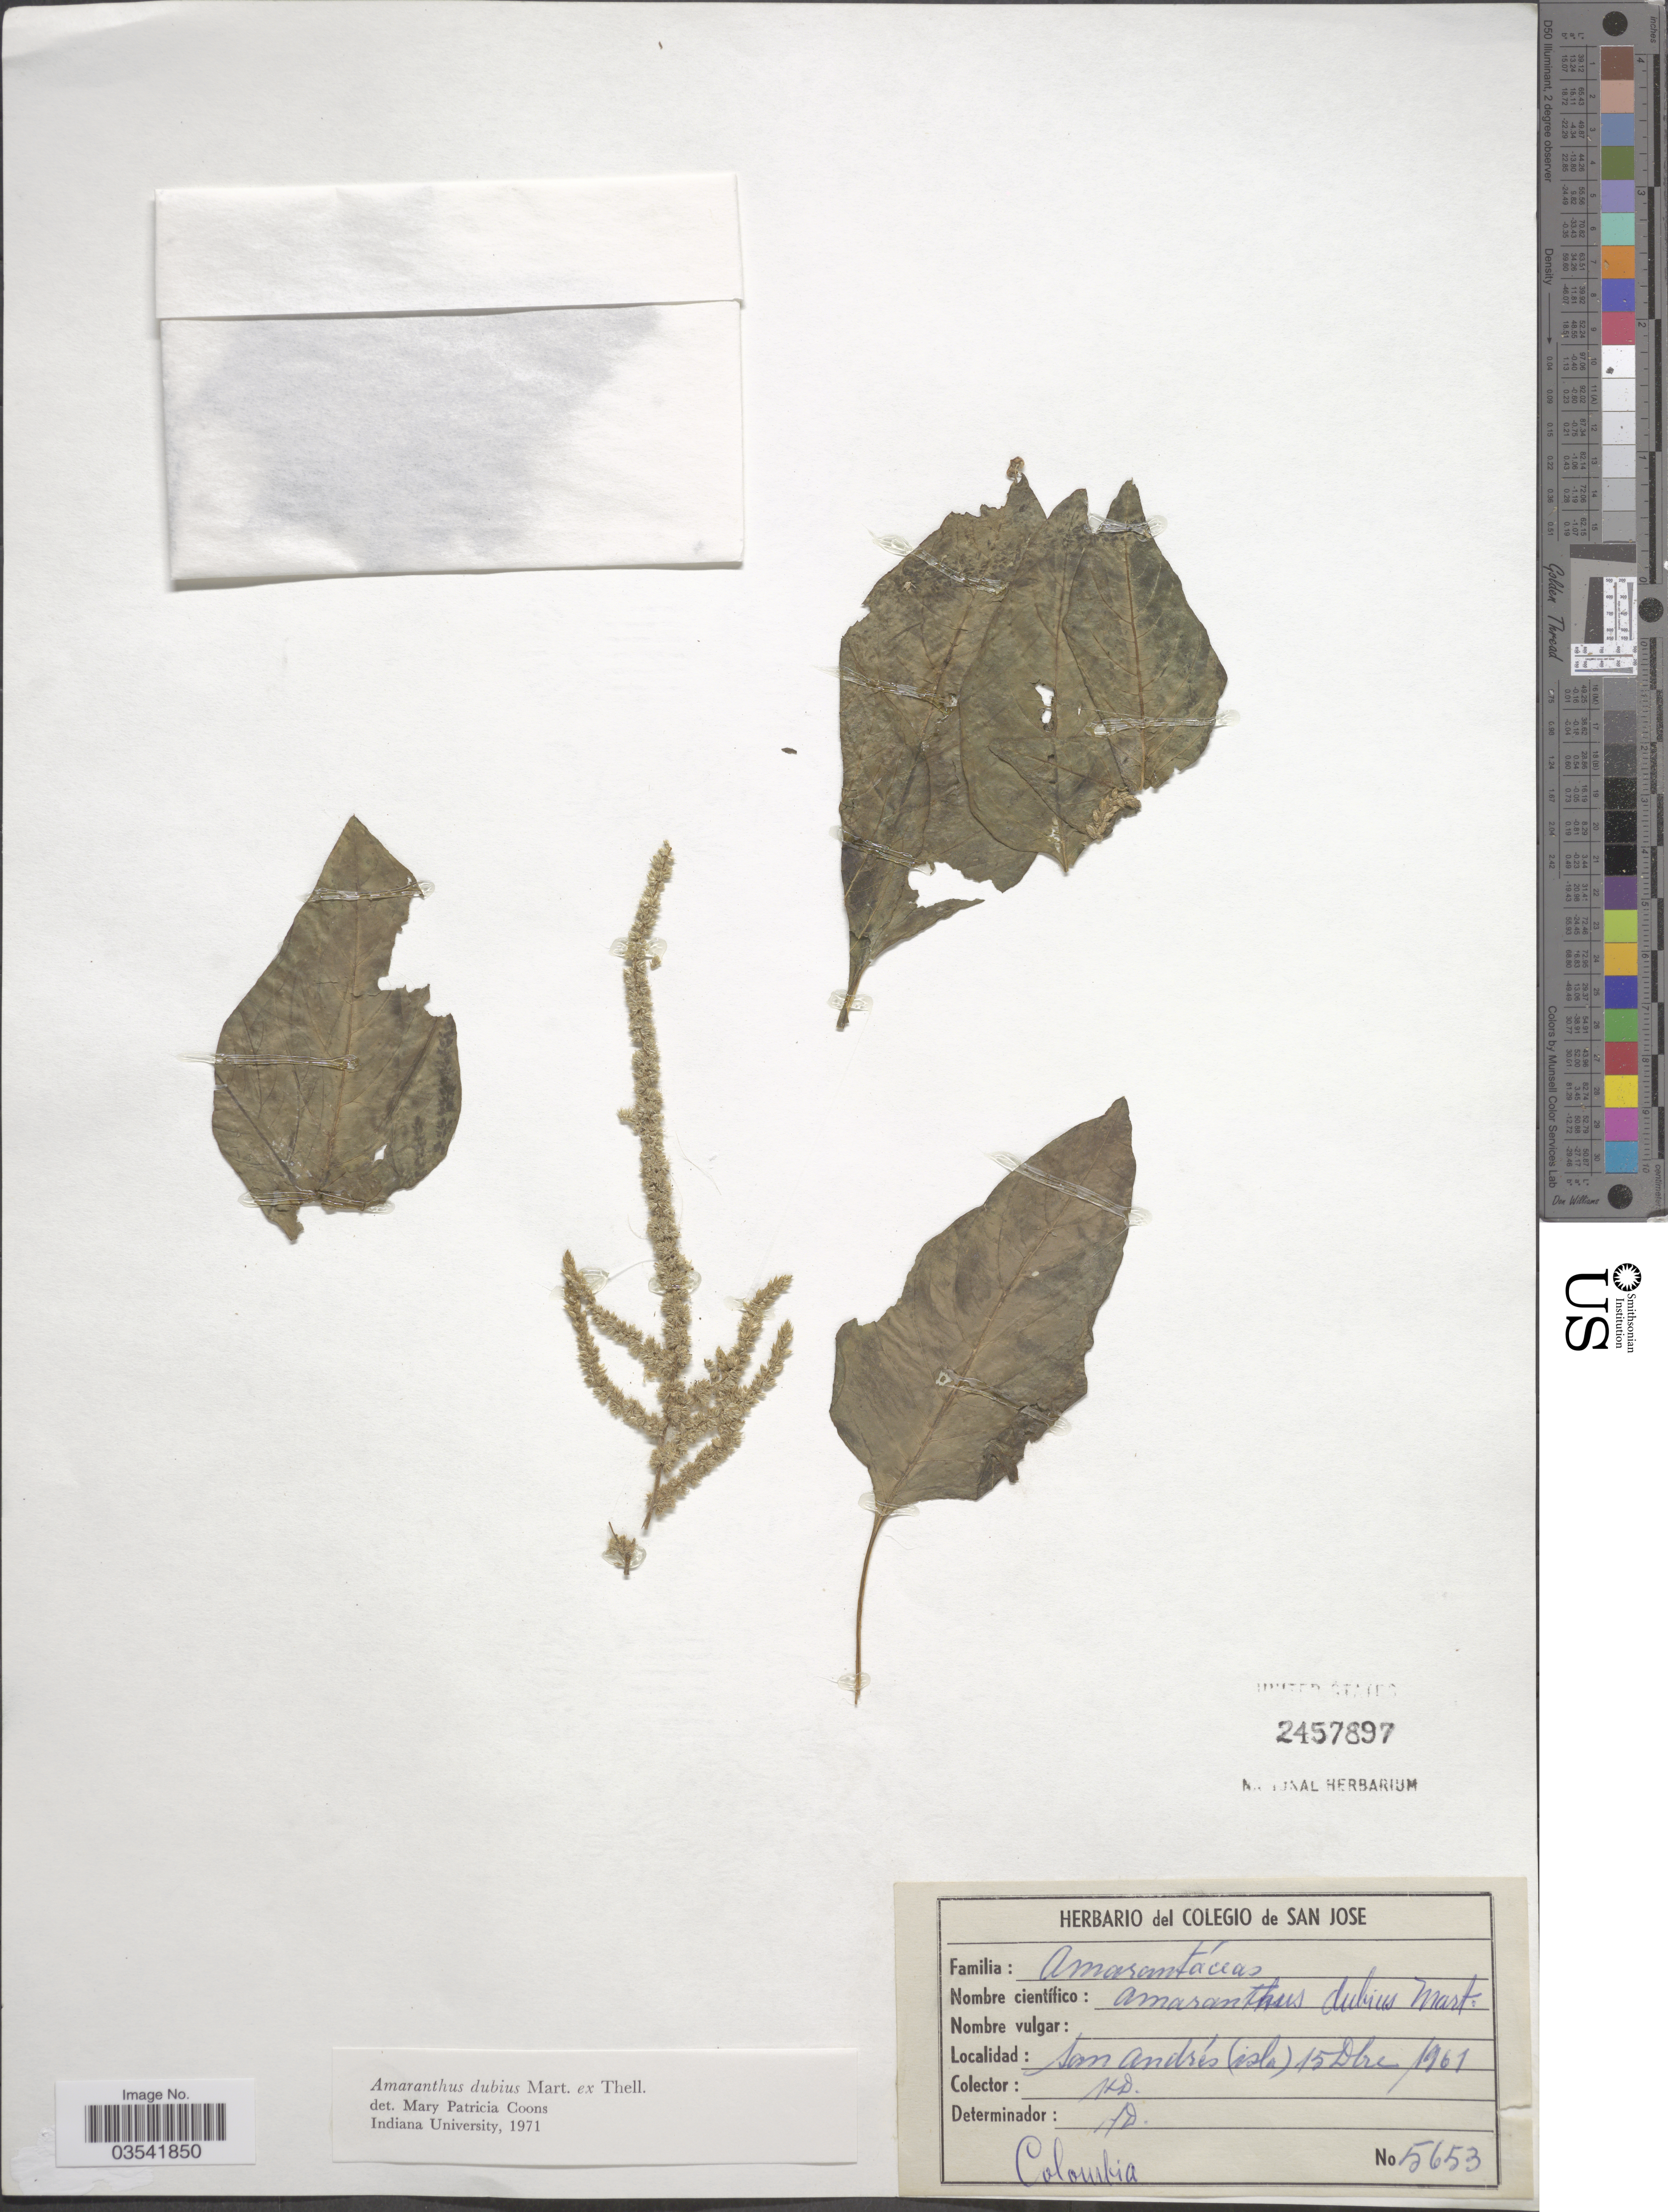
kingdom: Plantae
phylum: Tracheophyta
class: Magnoliopsida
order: Caryophyllales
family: Amaranthaceae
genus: Amaranthus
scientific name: Amaranthus dubius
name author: Mart. ex Thell.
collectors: H. D.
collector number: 5653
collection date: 1961-12-15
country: Colombia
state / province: San Andres y Providencia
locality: San Andrés (isla).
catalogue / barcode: US 2457897